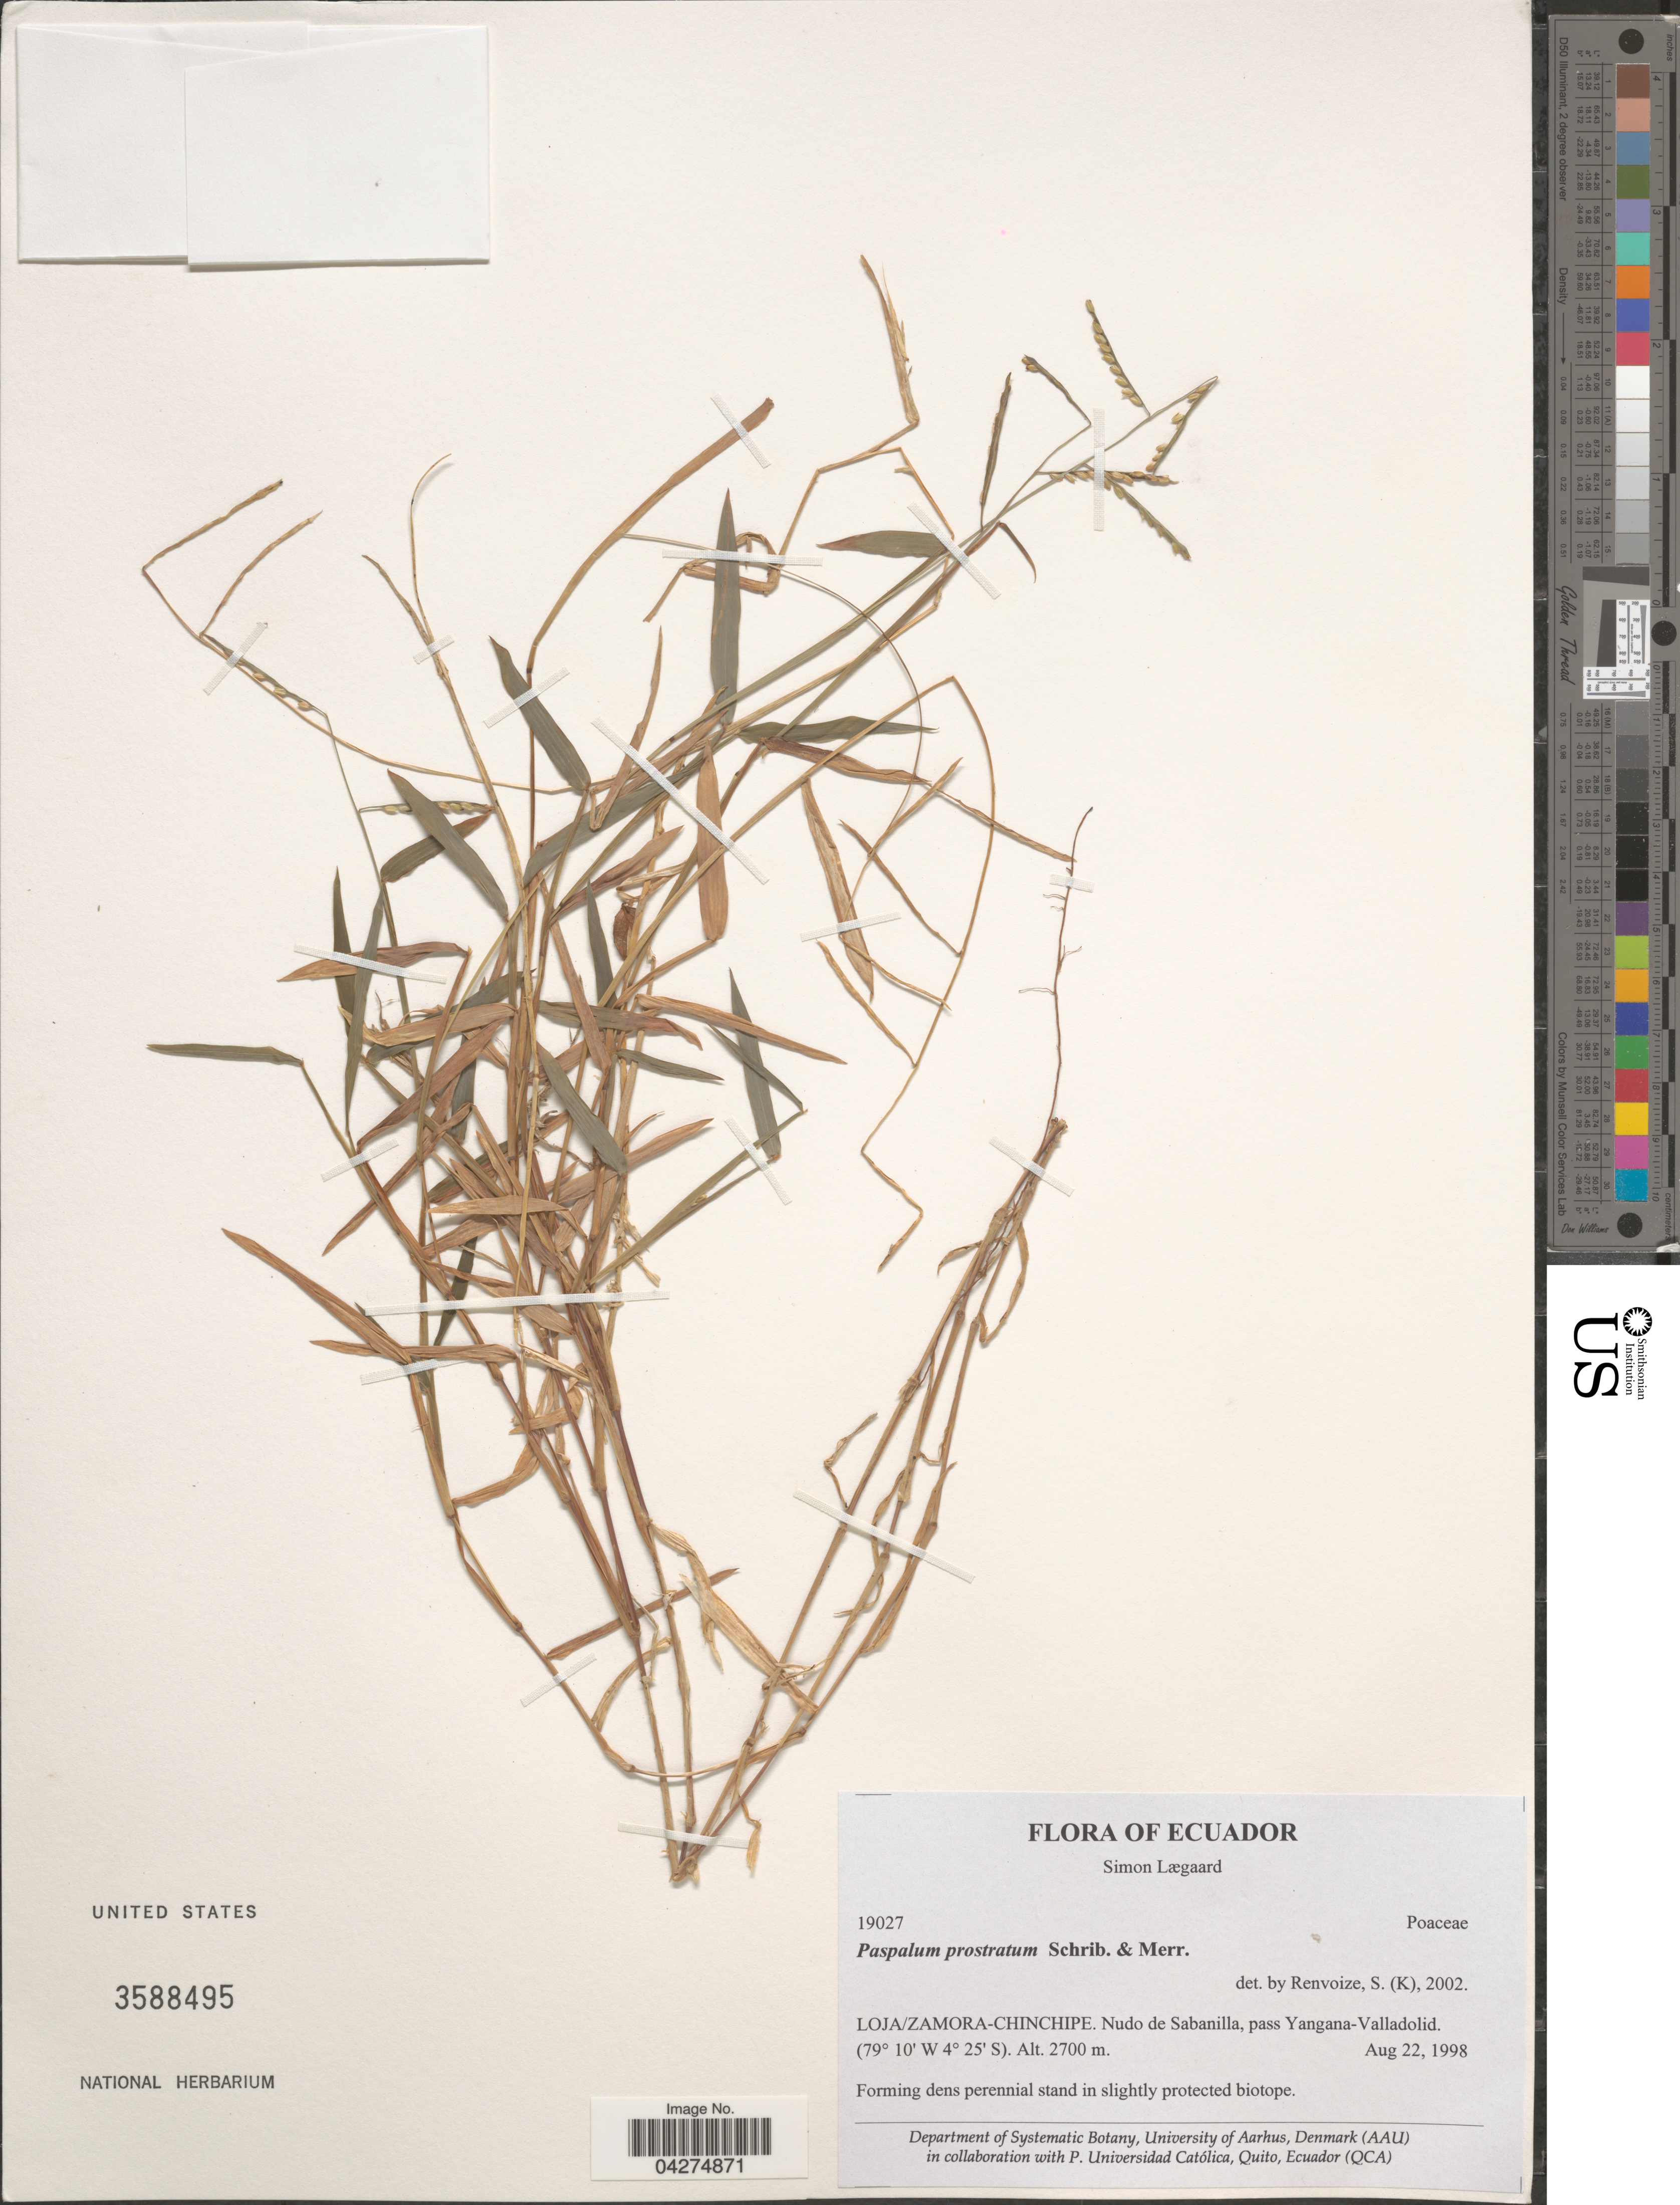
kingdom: Plantae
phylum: Tracheophyta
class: Liliopsida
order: Poales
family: Poaceae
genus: Paspalum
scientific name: Paspalum prostratum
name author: Scribn. & Merr.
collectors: S. Lægaard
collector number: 19027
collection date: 1998-08-22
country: Ecuador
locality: Loja/Zamora-Chinchipe. Nudo de Sabanilla, pass Yangana-Valladolid.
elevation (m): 2700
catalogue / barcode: US 3588495